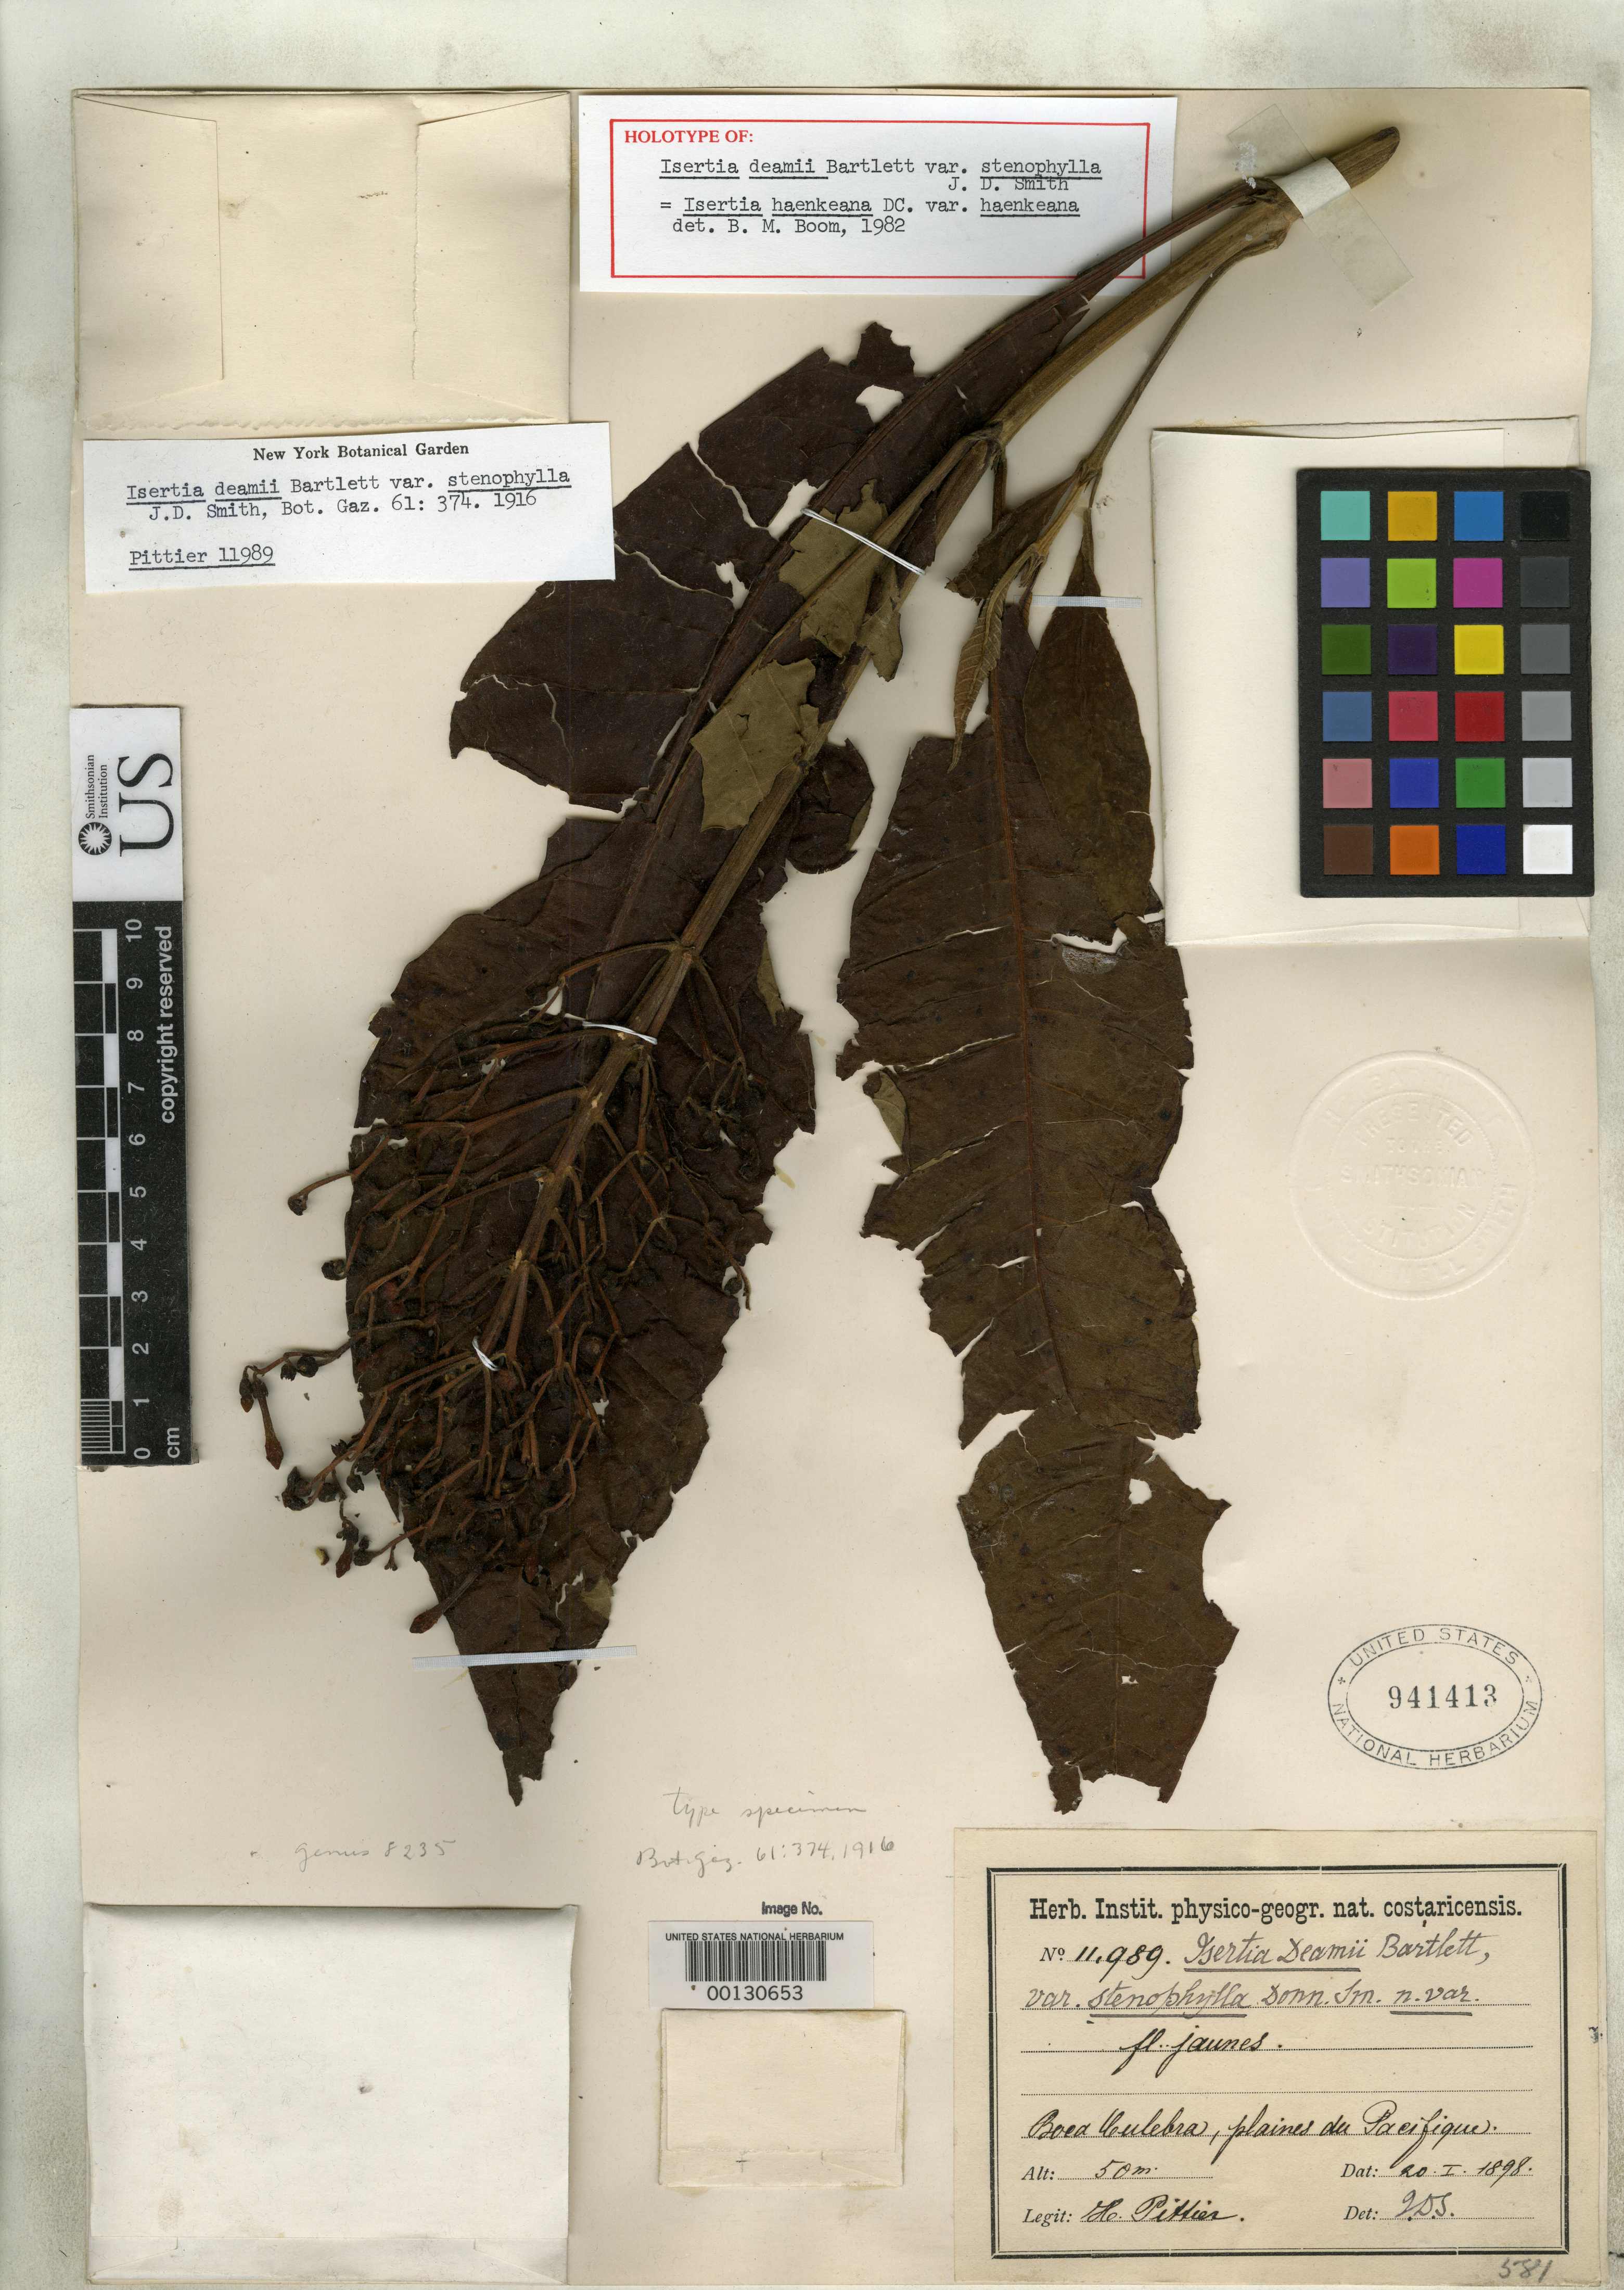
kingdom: Plantae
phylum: Tracheophyta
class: Magnoliopsida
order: Gentianales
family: Rubiaceae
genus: Isertia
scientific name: Isertia deamii var. stenophylla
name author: Donn. Sm.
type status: Holotype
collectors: H. F. Pittier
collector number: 11989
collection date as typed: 20 Jan 1898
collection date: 1898-01-20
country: Costa Rica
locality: Boca Culebra, plains du Pacifique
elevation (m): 50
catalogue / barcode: US 941413